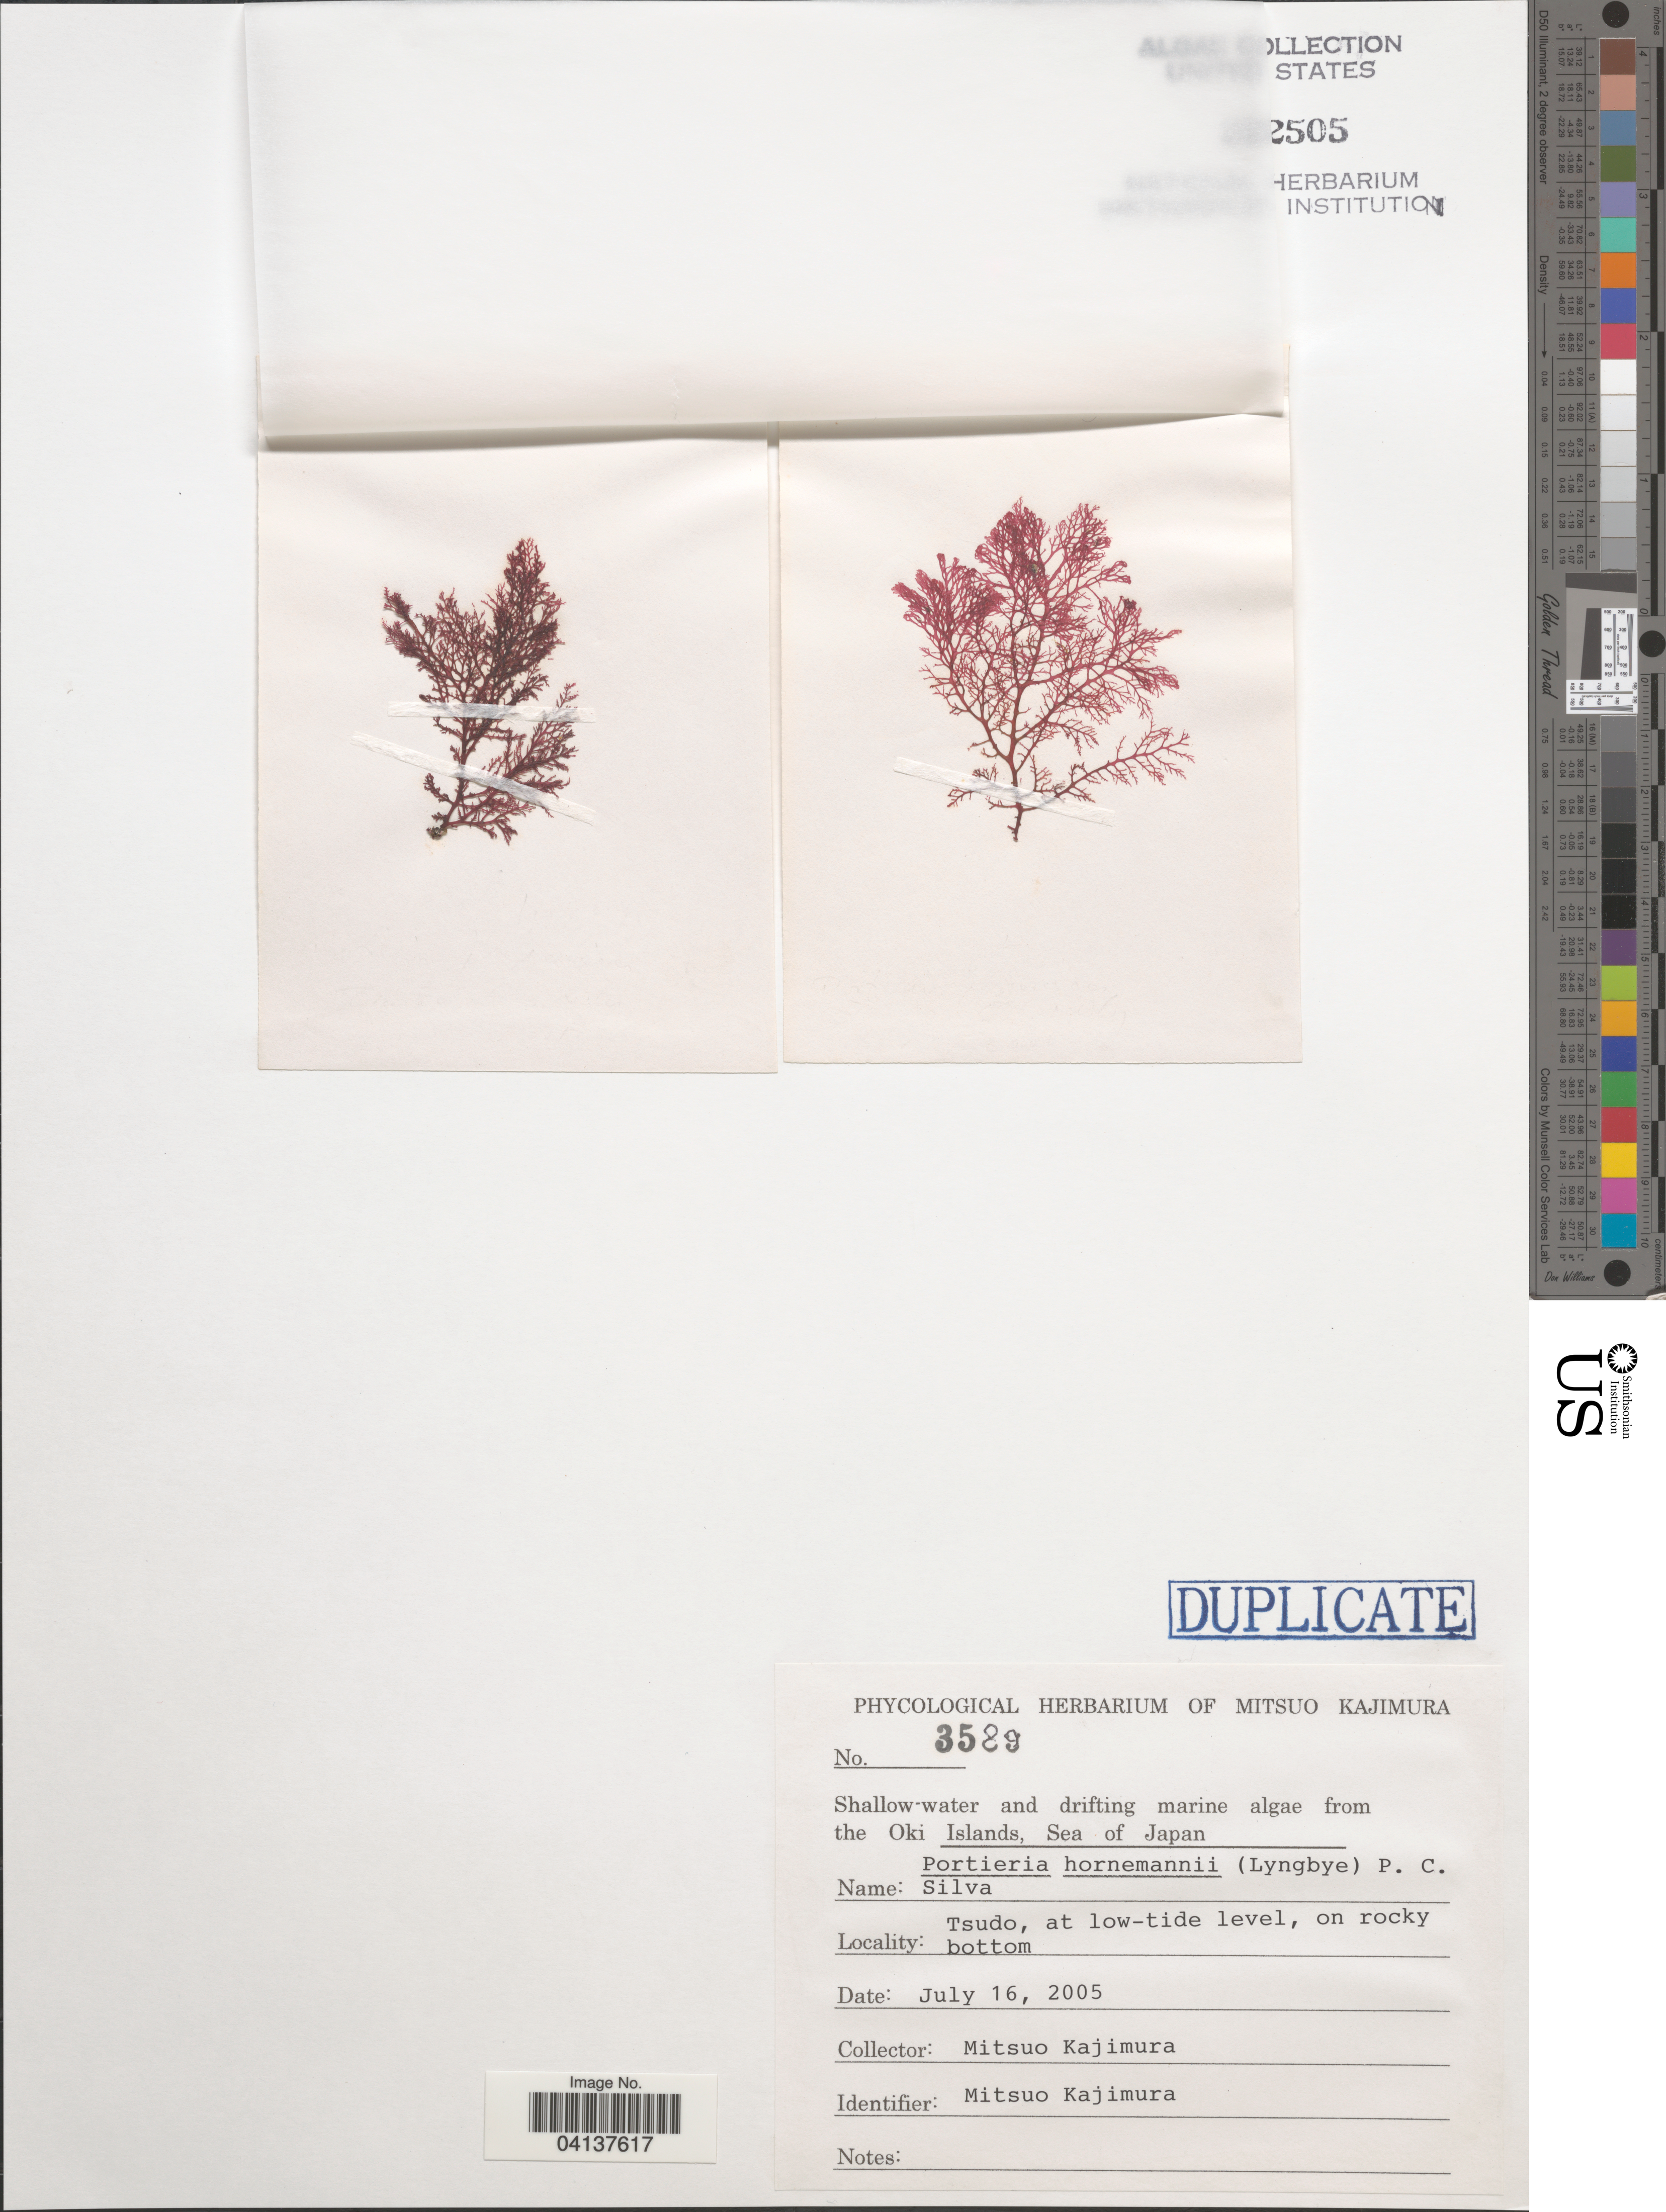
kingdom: Plantae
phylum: Rhodophyta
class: Florideophyceae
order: Gigartinales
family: Rhizophyllidaceae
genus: Portieria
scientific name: Portieria hornemannii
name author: (Lyngbye) P.C. Silva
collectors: M. Kajimura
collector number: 3589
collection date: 2005-07-16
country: Japan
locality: Shallow-water and drifting marine algae from the Oki Islands, Sea of Japan. Tsudo, at low-tide level, on rocky bottom.